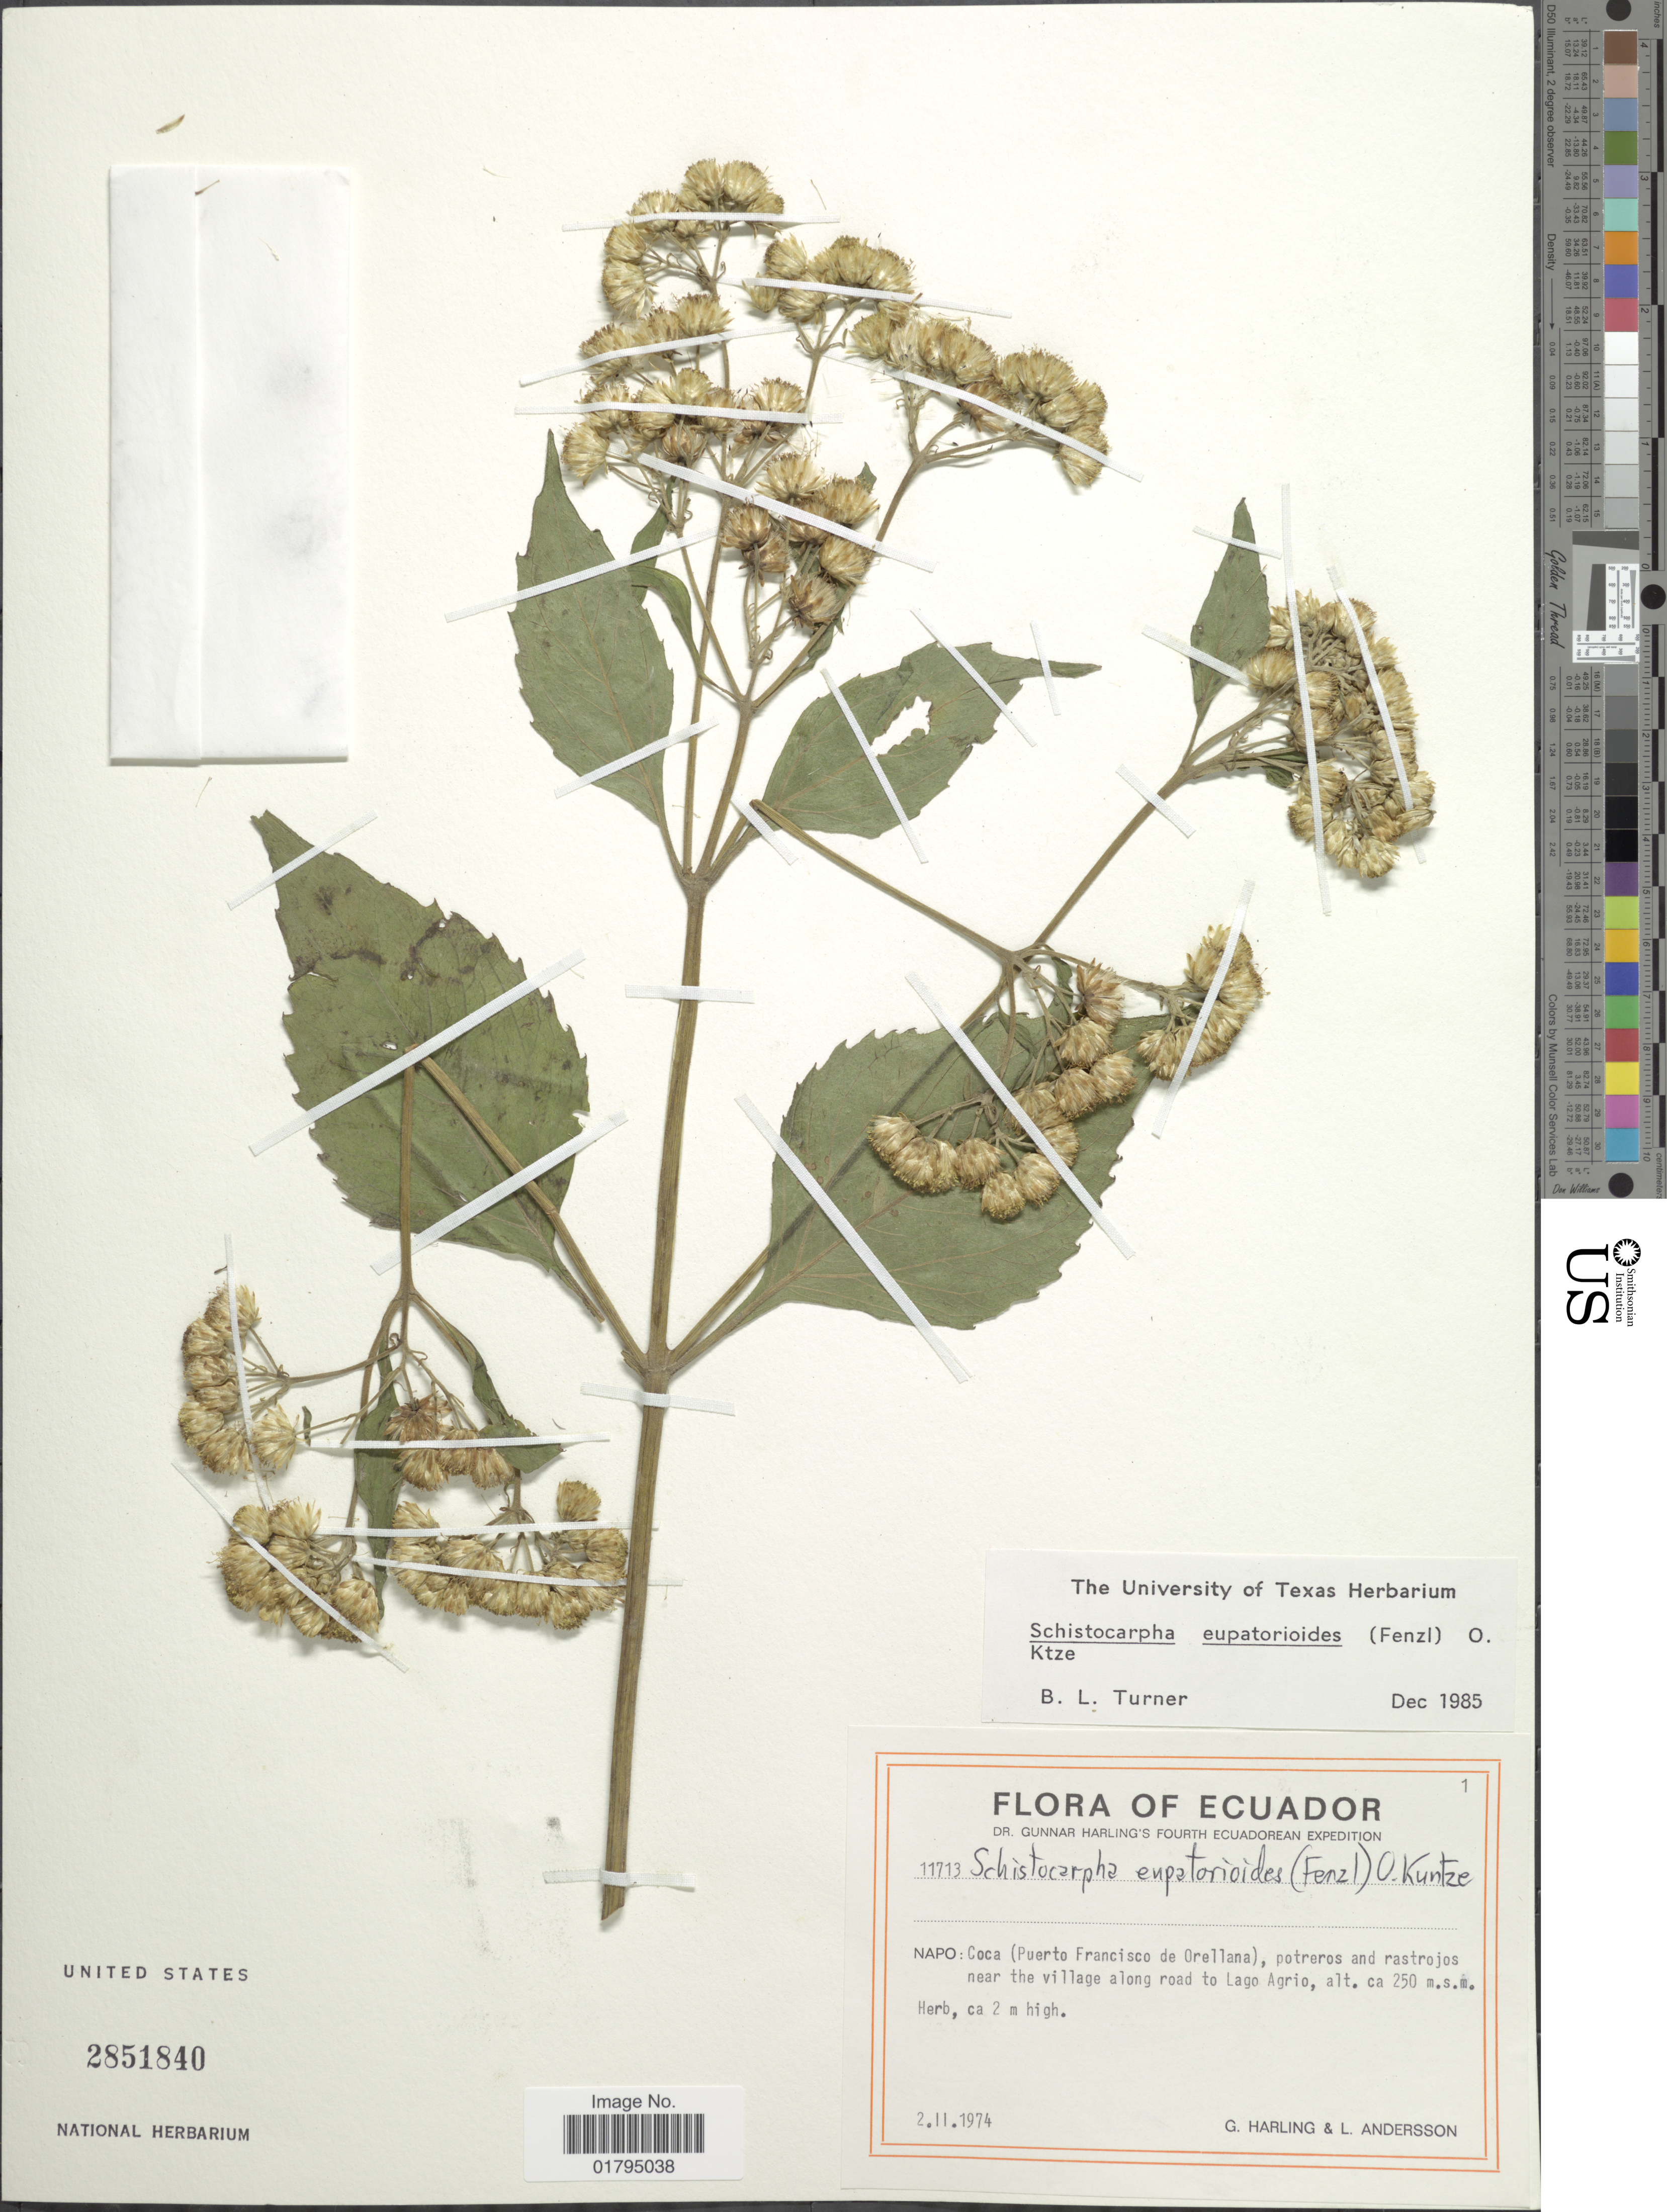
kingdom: Plantae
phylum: Tracheophyta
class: Magnoliopsida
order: Asterales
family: Asteraceae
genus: Schistocarpha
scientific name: Schistocarpha eupatorioides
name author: (Fenzl) Kuntze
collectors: G. Harling & L. Andersson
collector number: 11713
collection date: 1974-02-02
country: Ecuador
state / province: Napo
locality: Napo: Coca( Puerto Francisco de Orellan), potreros and rastrojos near the villahe along road to Lago Agrio.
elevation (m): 250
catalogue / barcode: US 2851840